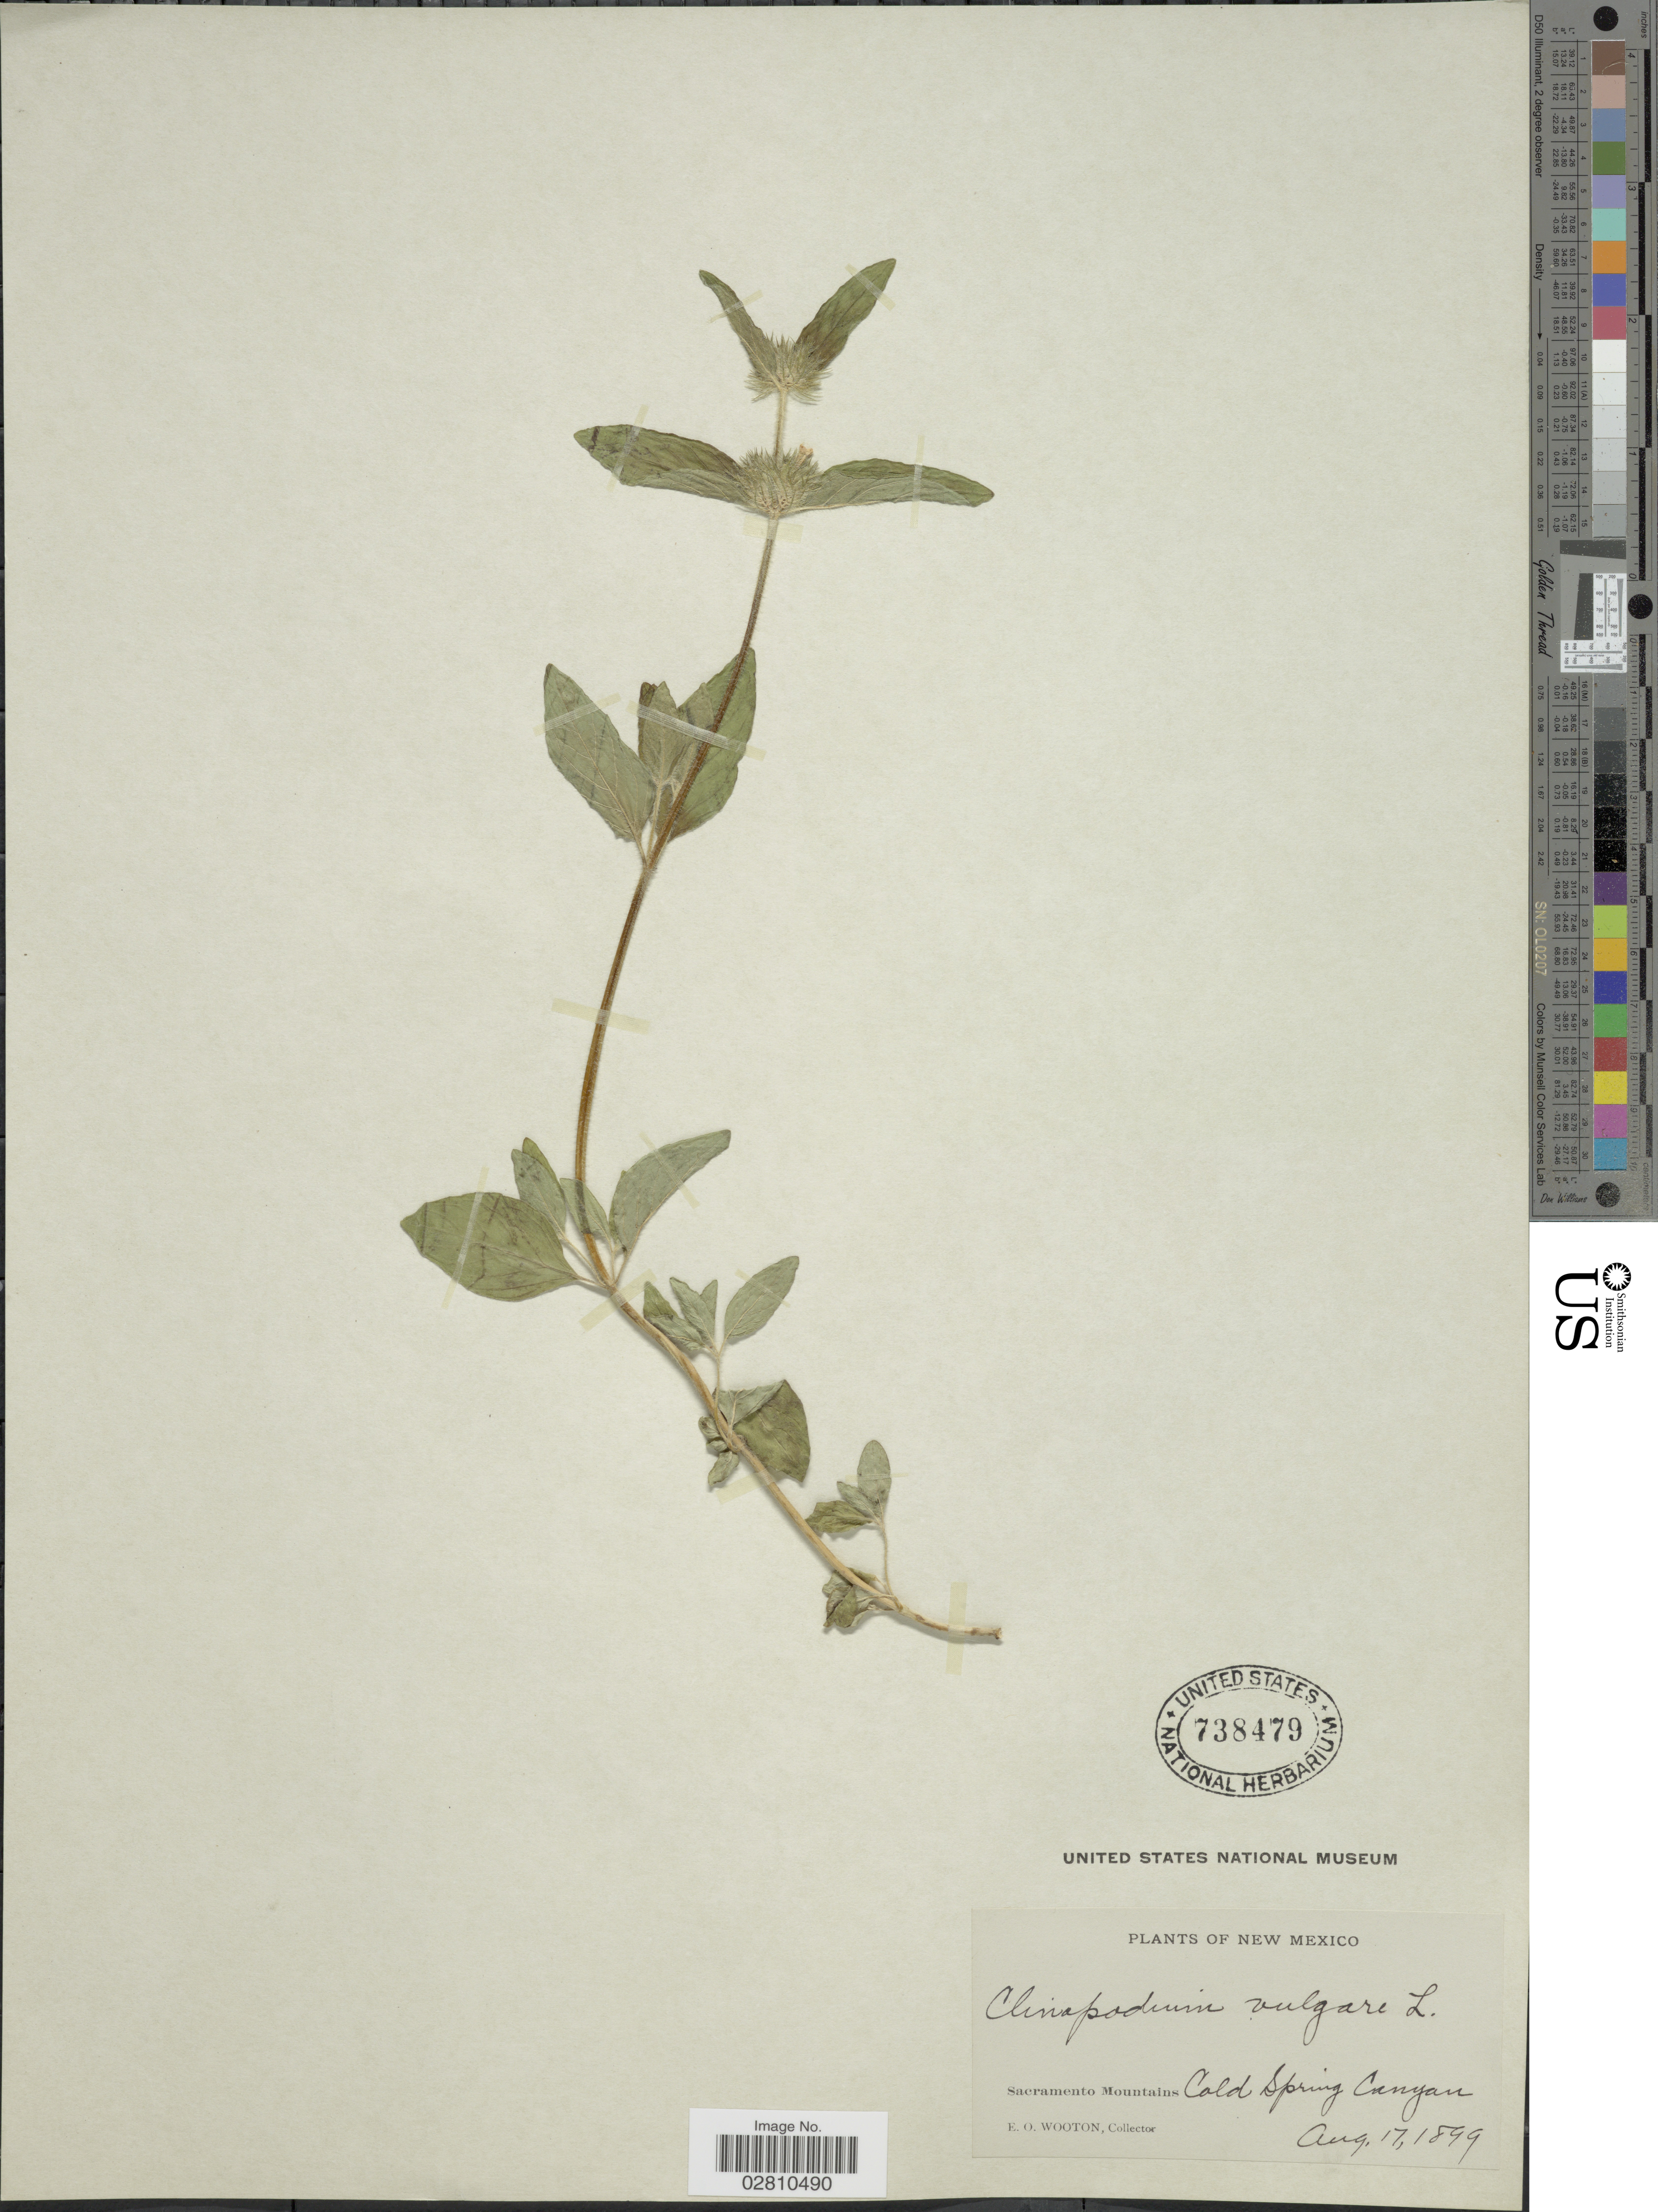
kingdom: Plantae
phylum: Tracheophyta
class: Magnoliopsida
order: Lamiales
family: Lamiaceae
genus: Clinopodium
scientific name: Clinopodium vulgare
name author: L.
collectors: E. O. Wooton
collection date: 1899-08-17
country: United States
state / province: New Mexico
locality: Sacramento Mountains, Cold Spring Canyon.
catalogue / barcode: US 738479